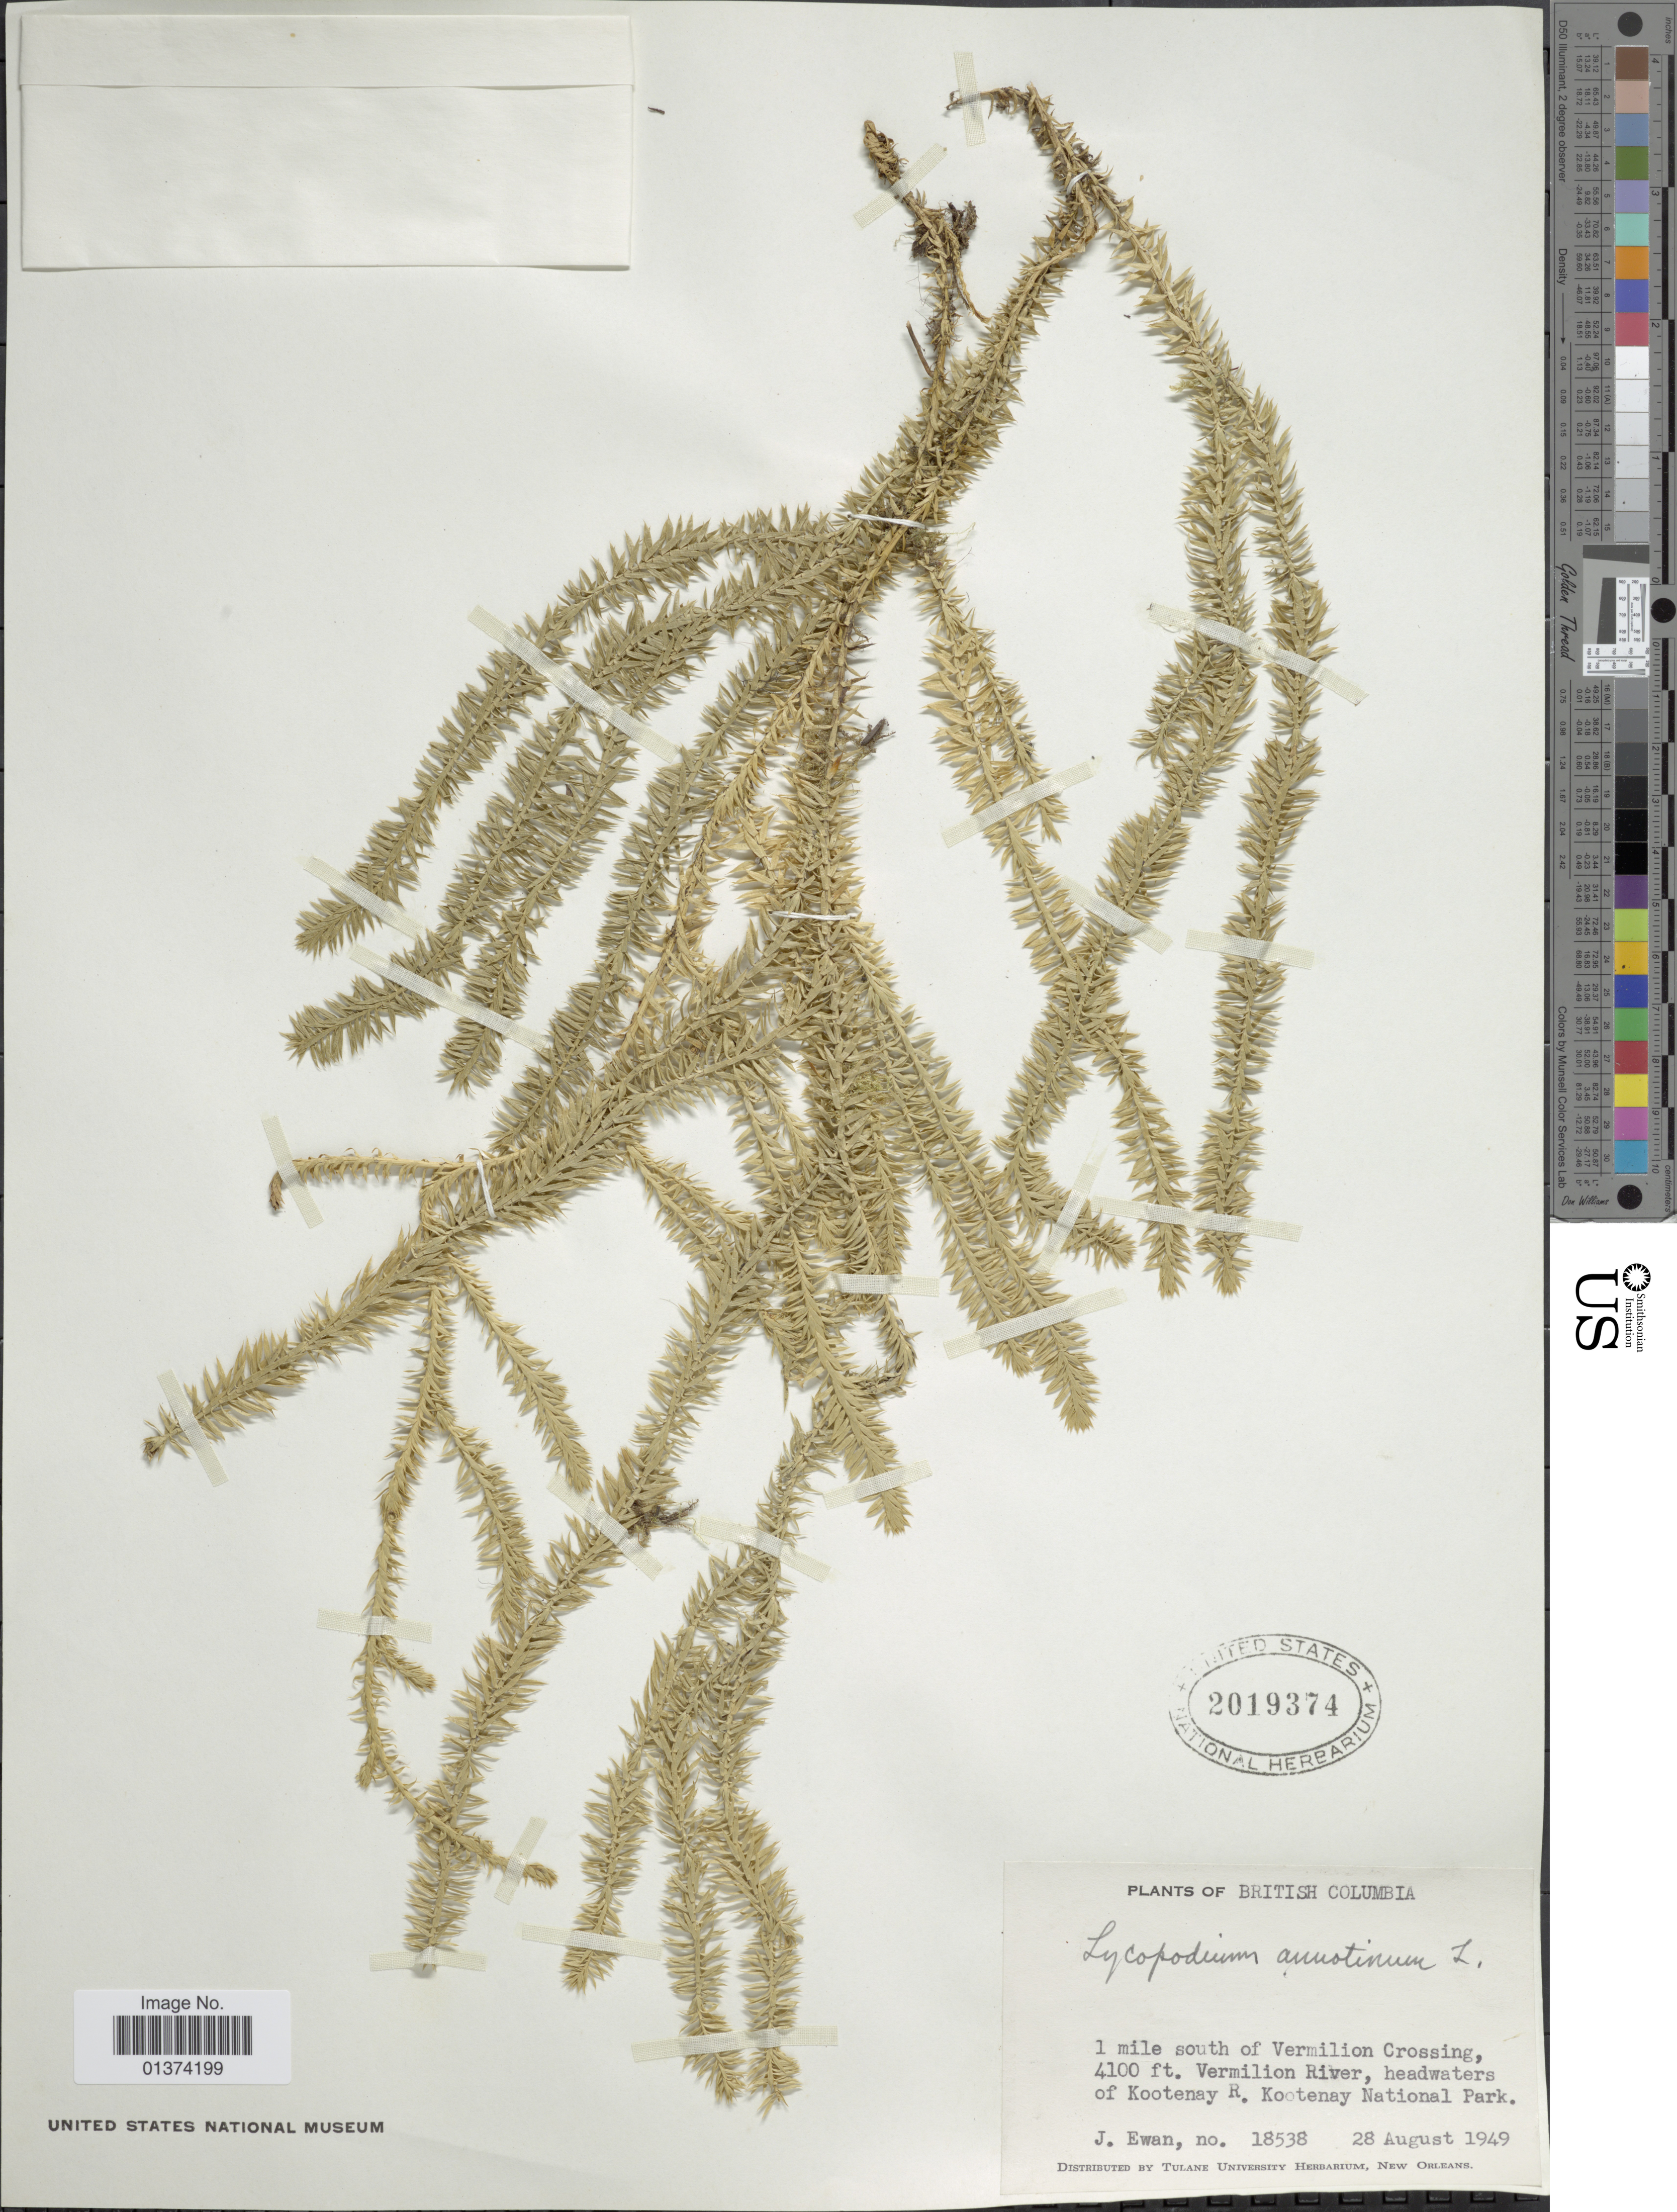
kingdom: Plantae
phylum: Tracheophyta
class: Lycopodiopsida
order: Lycopodiales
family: Lycopodiaceae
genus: Spinulum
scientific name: Spinulum annotinum subsp. annotinum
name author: (L.) A. Haines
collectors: J. A. Ewan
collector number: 18538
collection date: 1949-08-28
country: Canada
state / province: British Columbia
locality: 1 mile south of Vermilion Crossing, Vermilion River, headwaters of Kootenay R. Kootenay National Park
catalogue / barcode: US 2019374